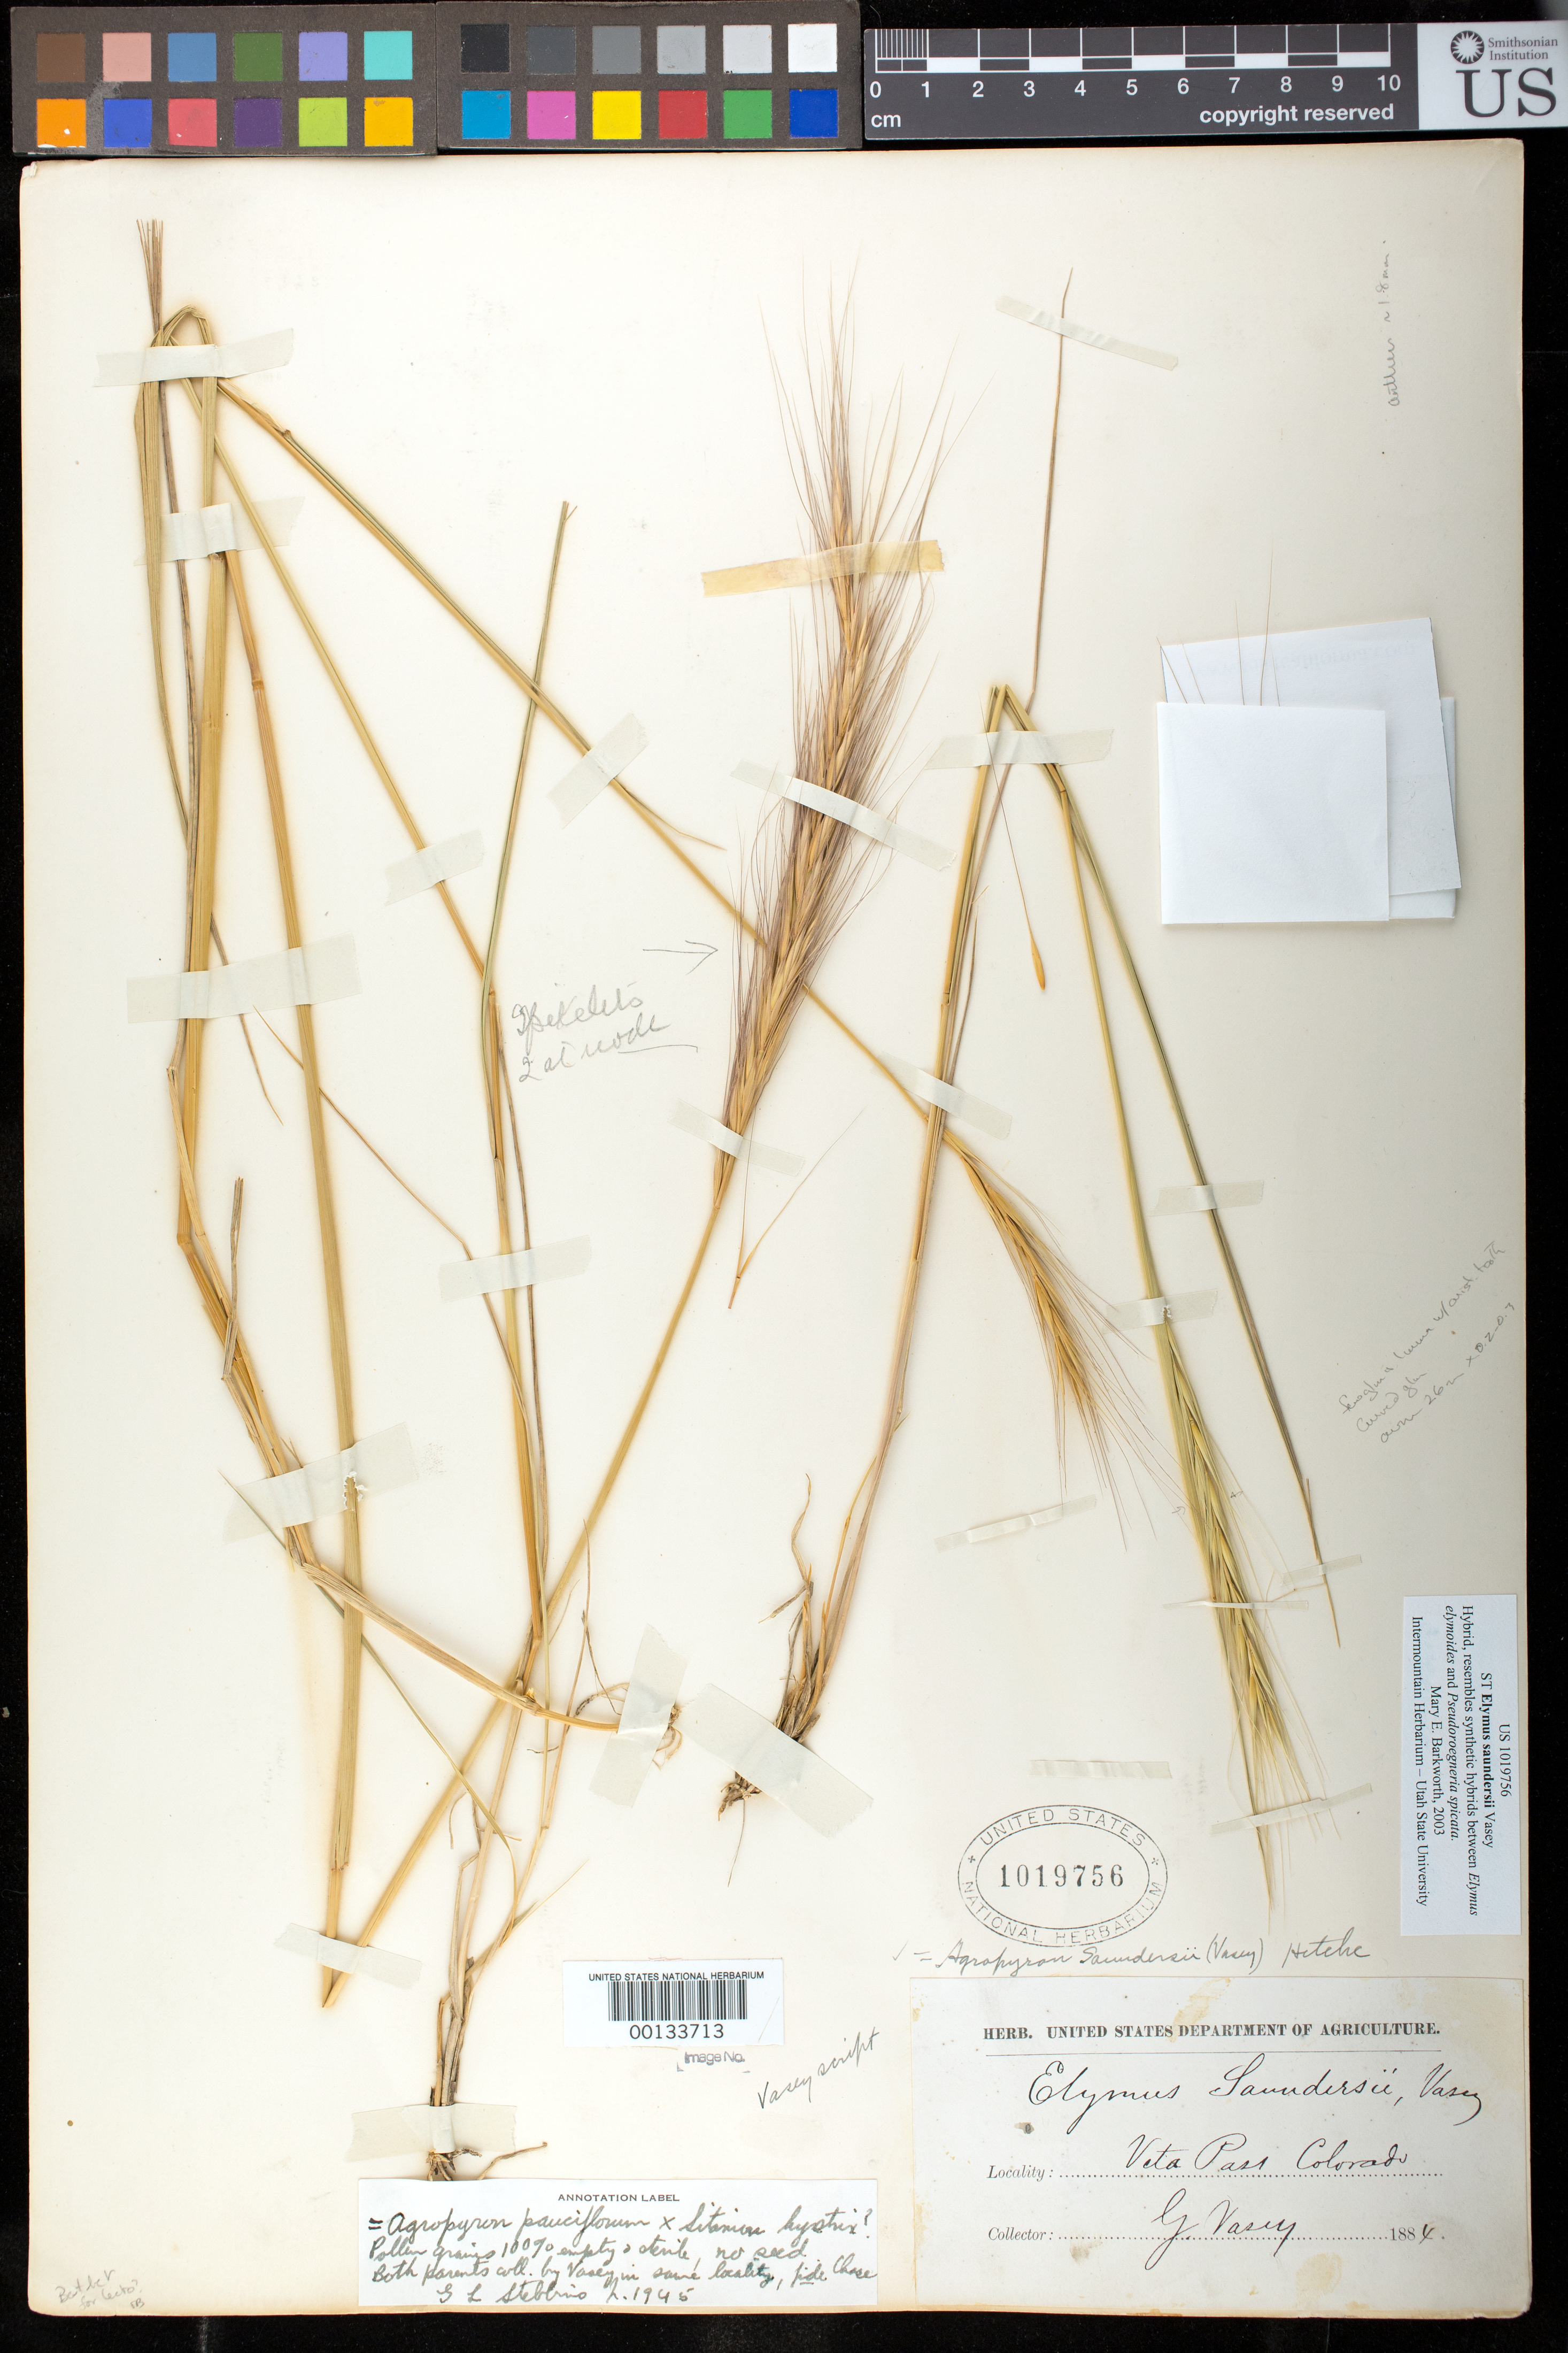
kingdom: Plantae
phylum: Tracheophyta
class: Liliopsida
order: Poales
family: Poaceae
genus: Elymus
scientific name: Elymus saundersii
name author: Vasey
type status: Syntype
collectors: G. Vasey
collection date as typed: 1884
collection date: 1884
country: United States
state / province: Colorado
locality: Veta Pass.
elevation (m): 2743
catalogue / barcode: US 1019756